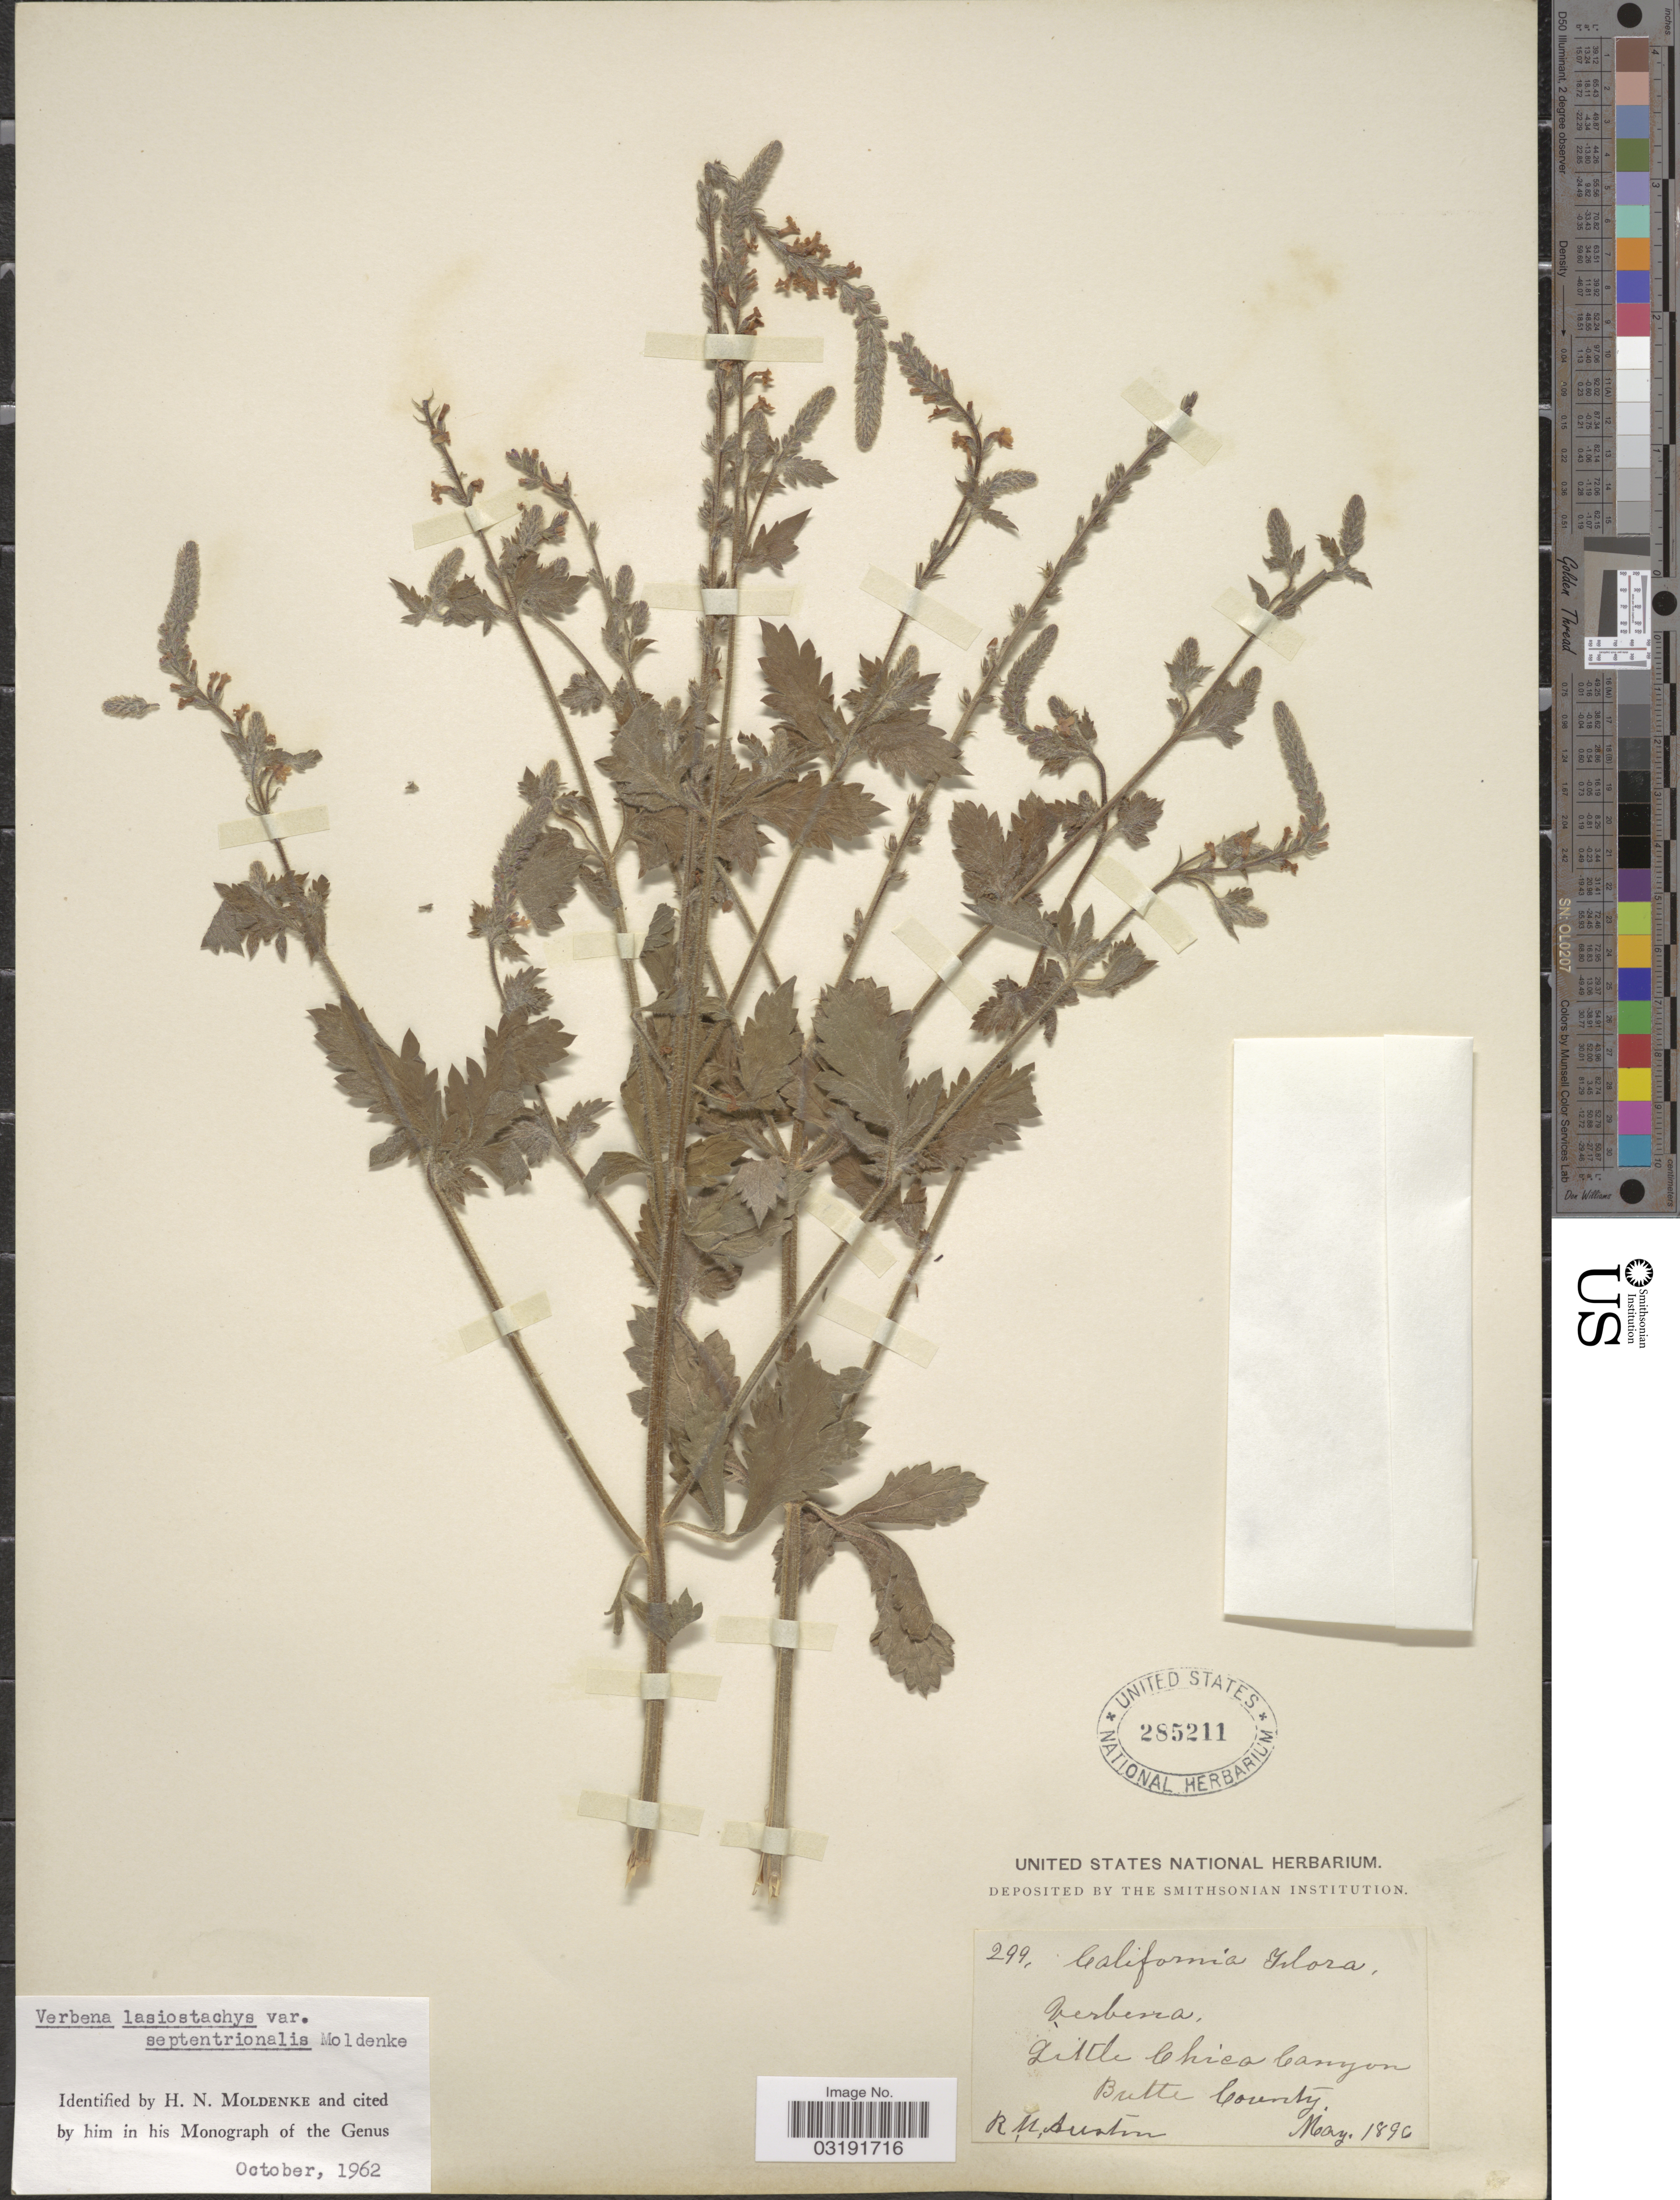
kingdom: Plantae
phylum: Tracheophyta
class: Magnoliopsida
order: Lamiales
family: Verbenaceae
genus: Verbena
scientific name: Verbena lasiostachys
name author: Link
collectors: R. Austin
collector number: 299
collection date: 1890-05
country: United States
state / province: California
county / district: Butte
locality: Little Chico Canyon. Butte County.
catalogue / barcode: US 285211